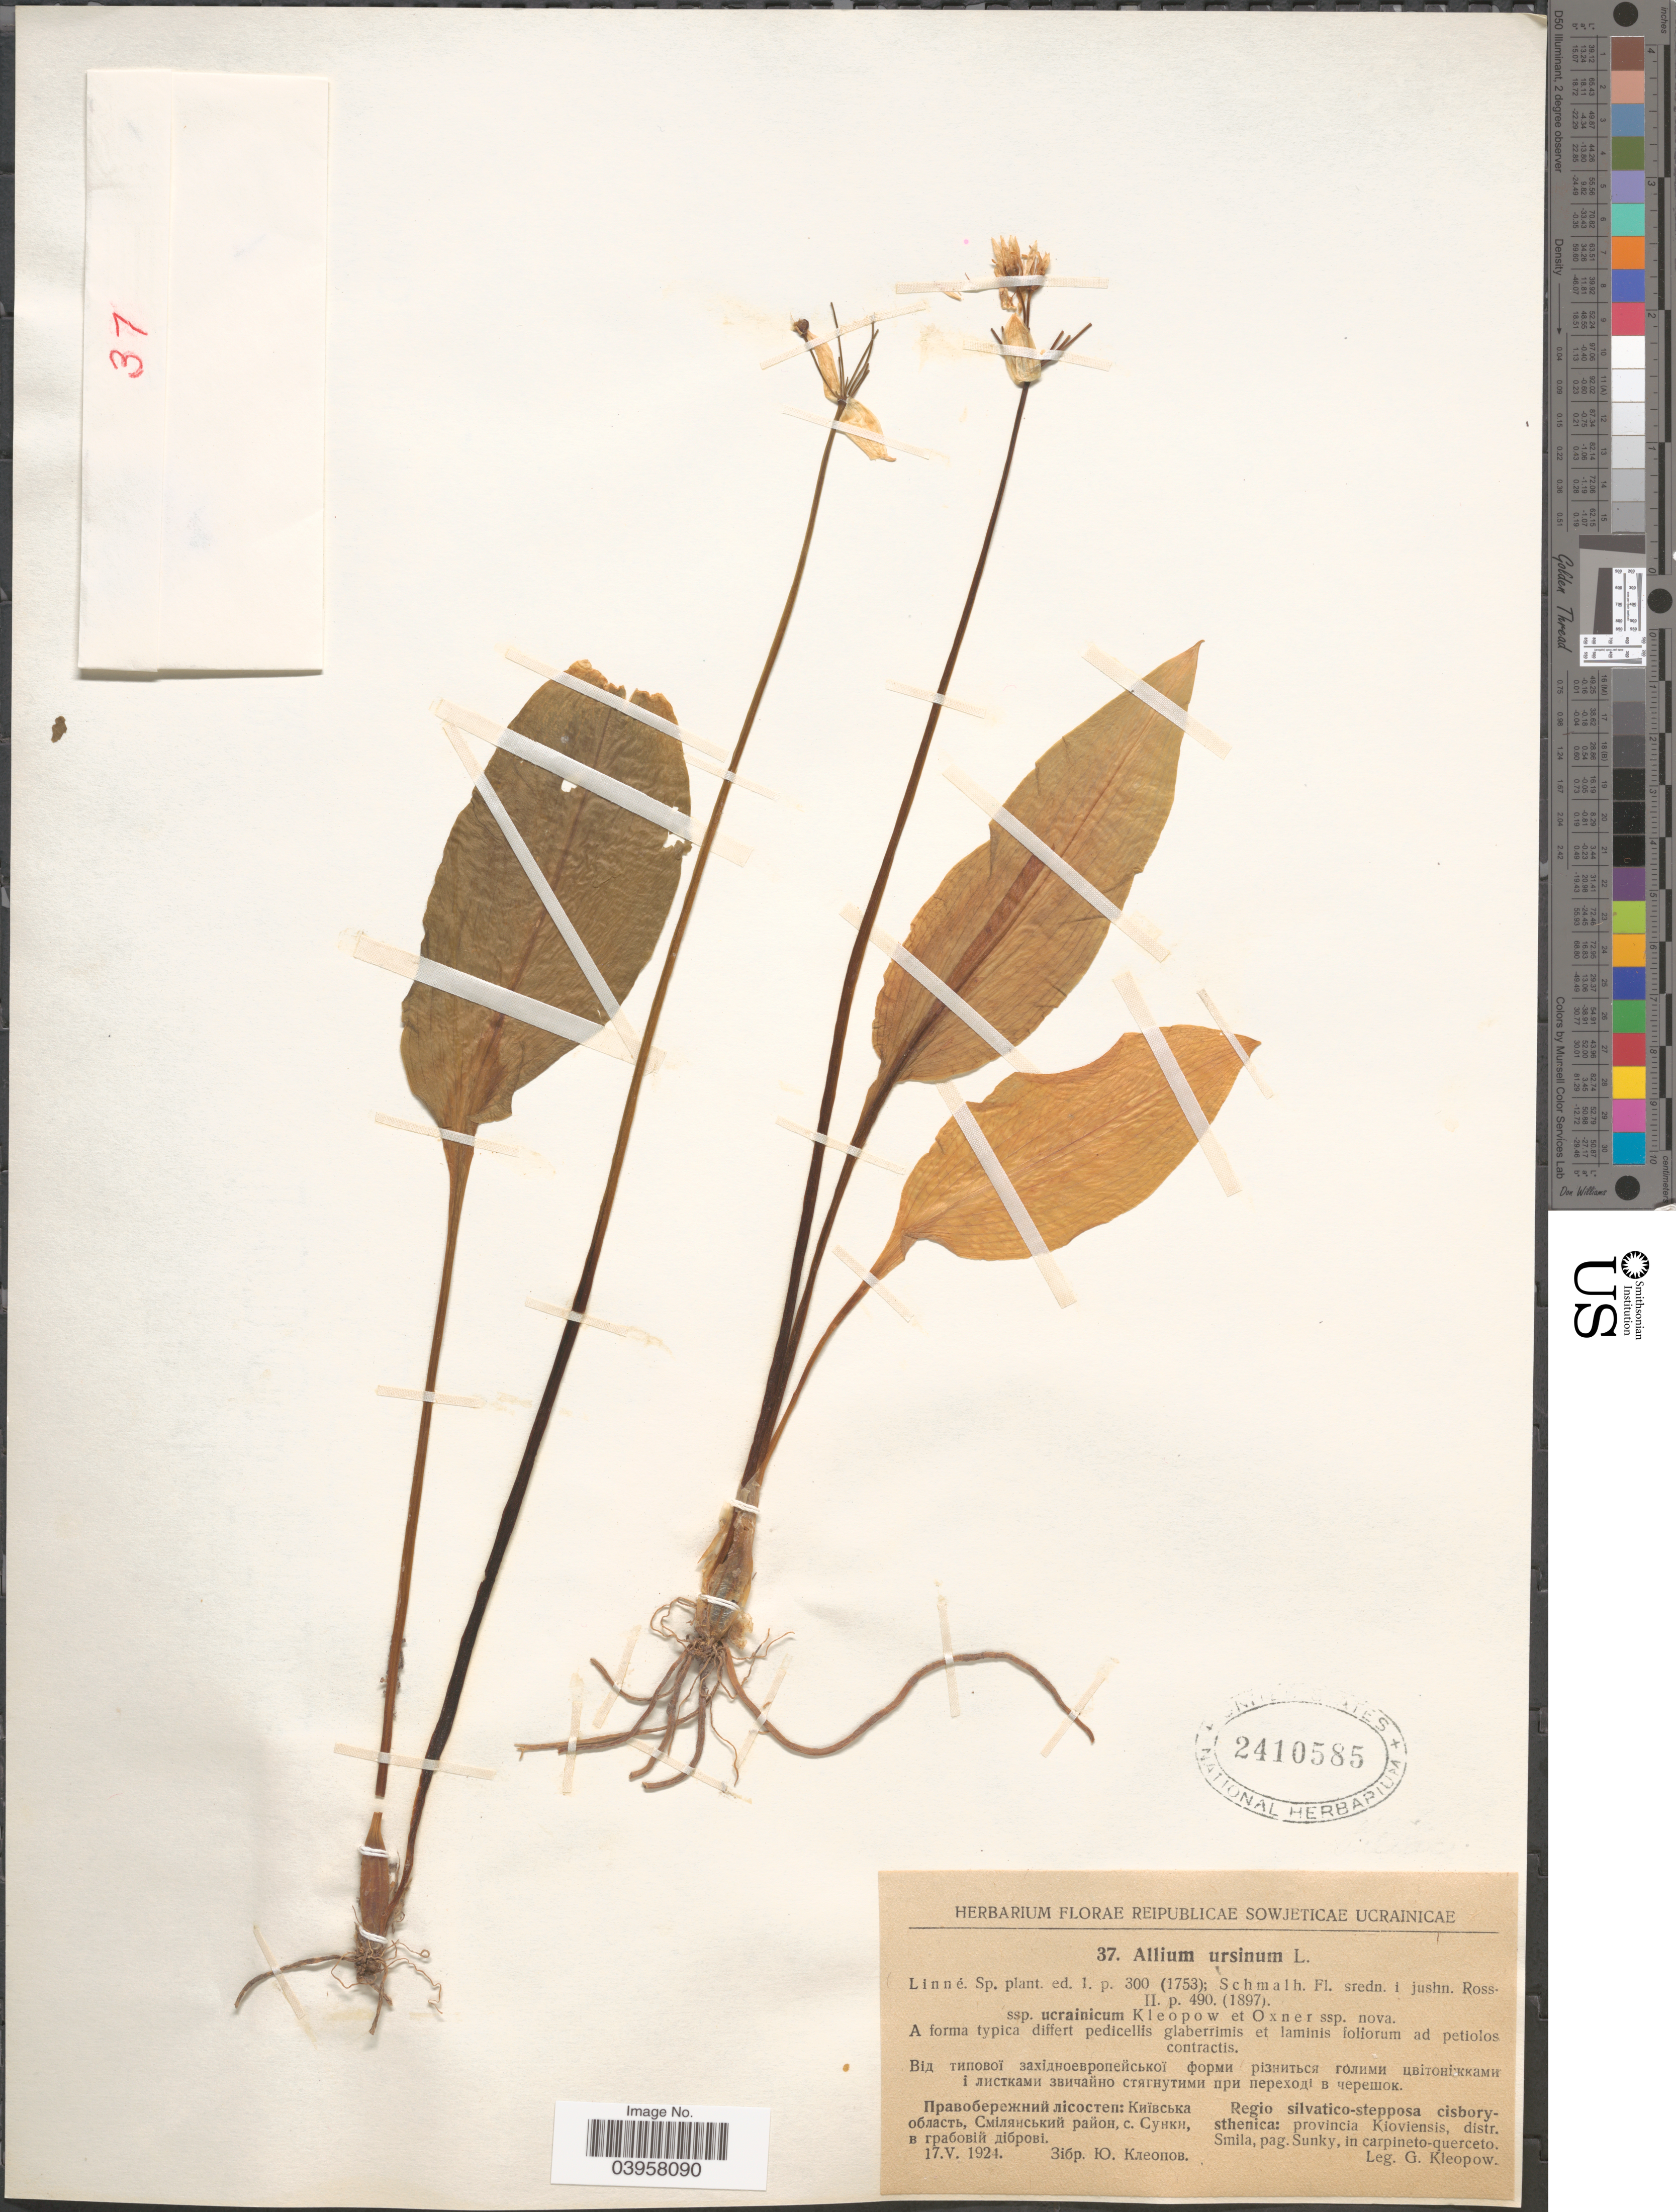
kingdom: Plantae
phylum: Tracheophyta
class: Liliopsida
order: Asparagales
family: Amaryllidaceae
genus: Allium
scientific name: Allium ursinum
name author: L.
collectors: G. Kleopow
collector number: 37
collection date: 1924-05-17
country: Ukraine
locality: Reipublicae Sowjeticae Ucrainicae. Regio silvatico-stepposa cisbory-sthenica: provincia Kioviensis, distr. Smila, pag. Sunky.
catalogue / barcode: US 2410585